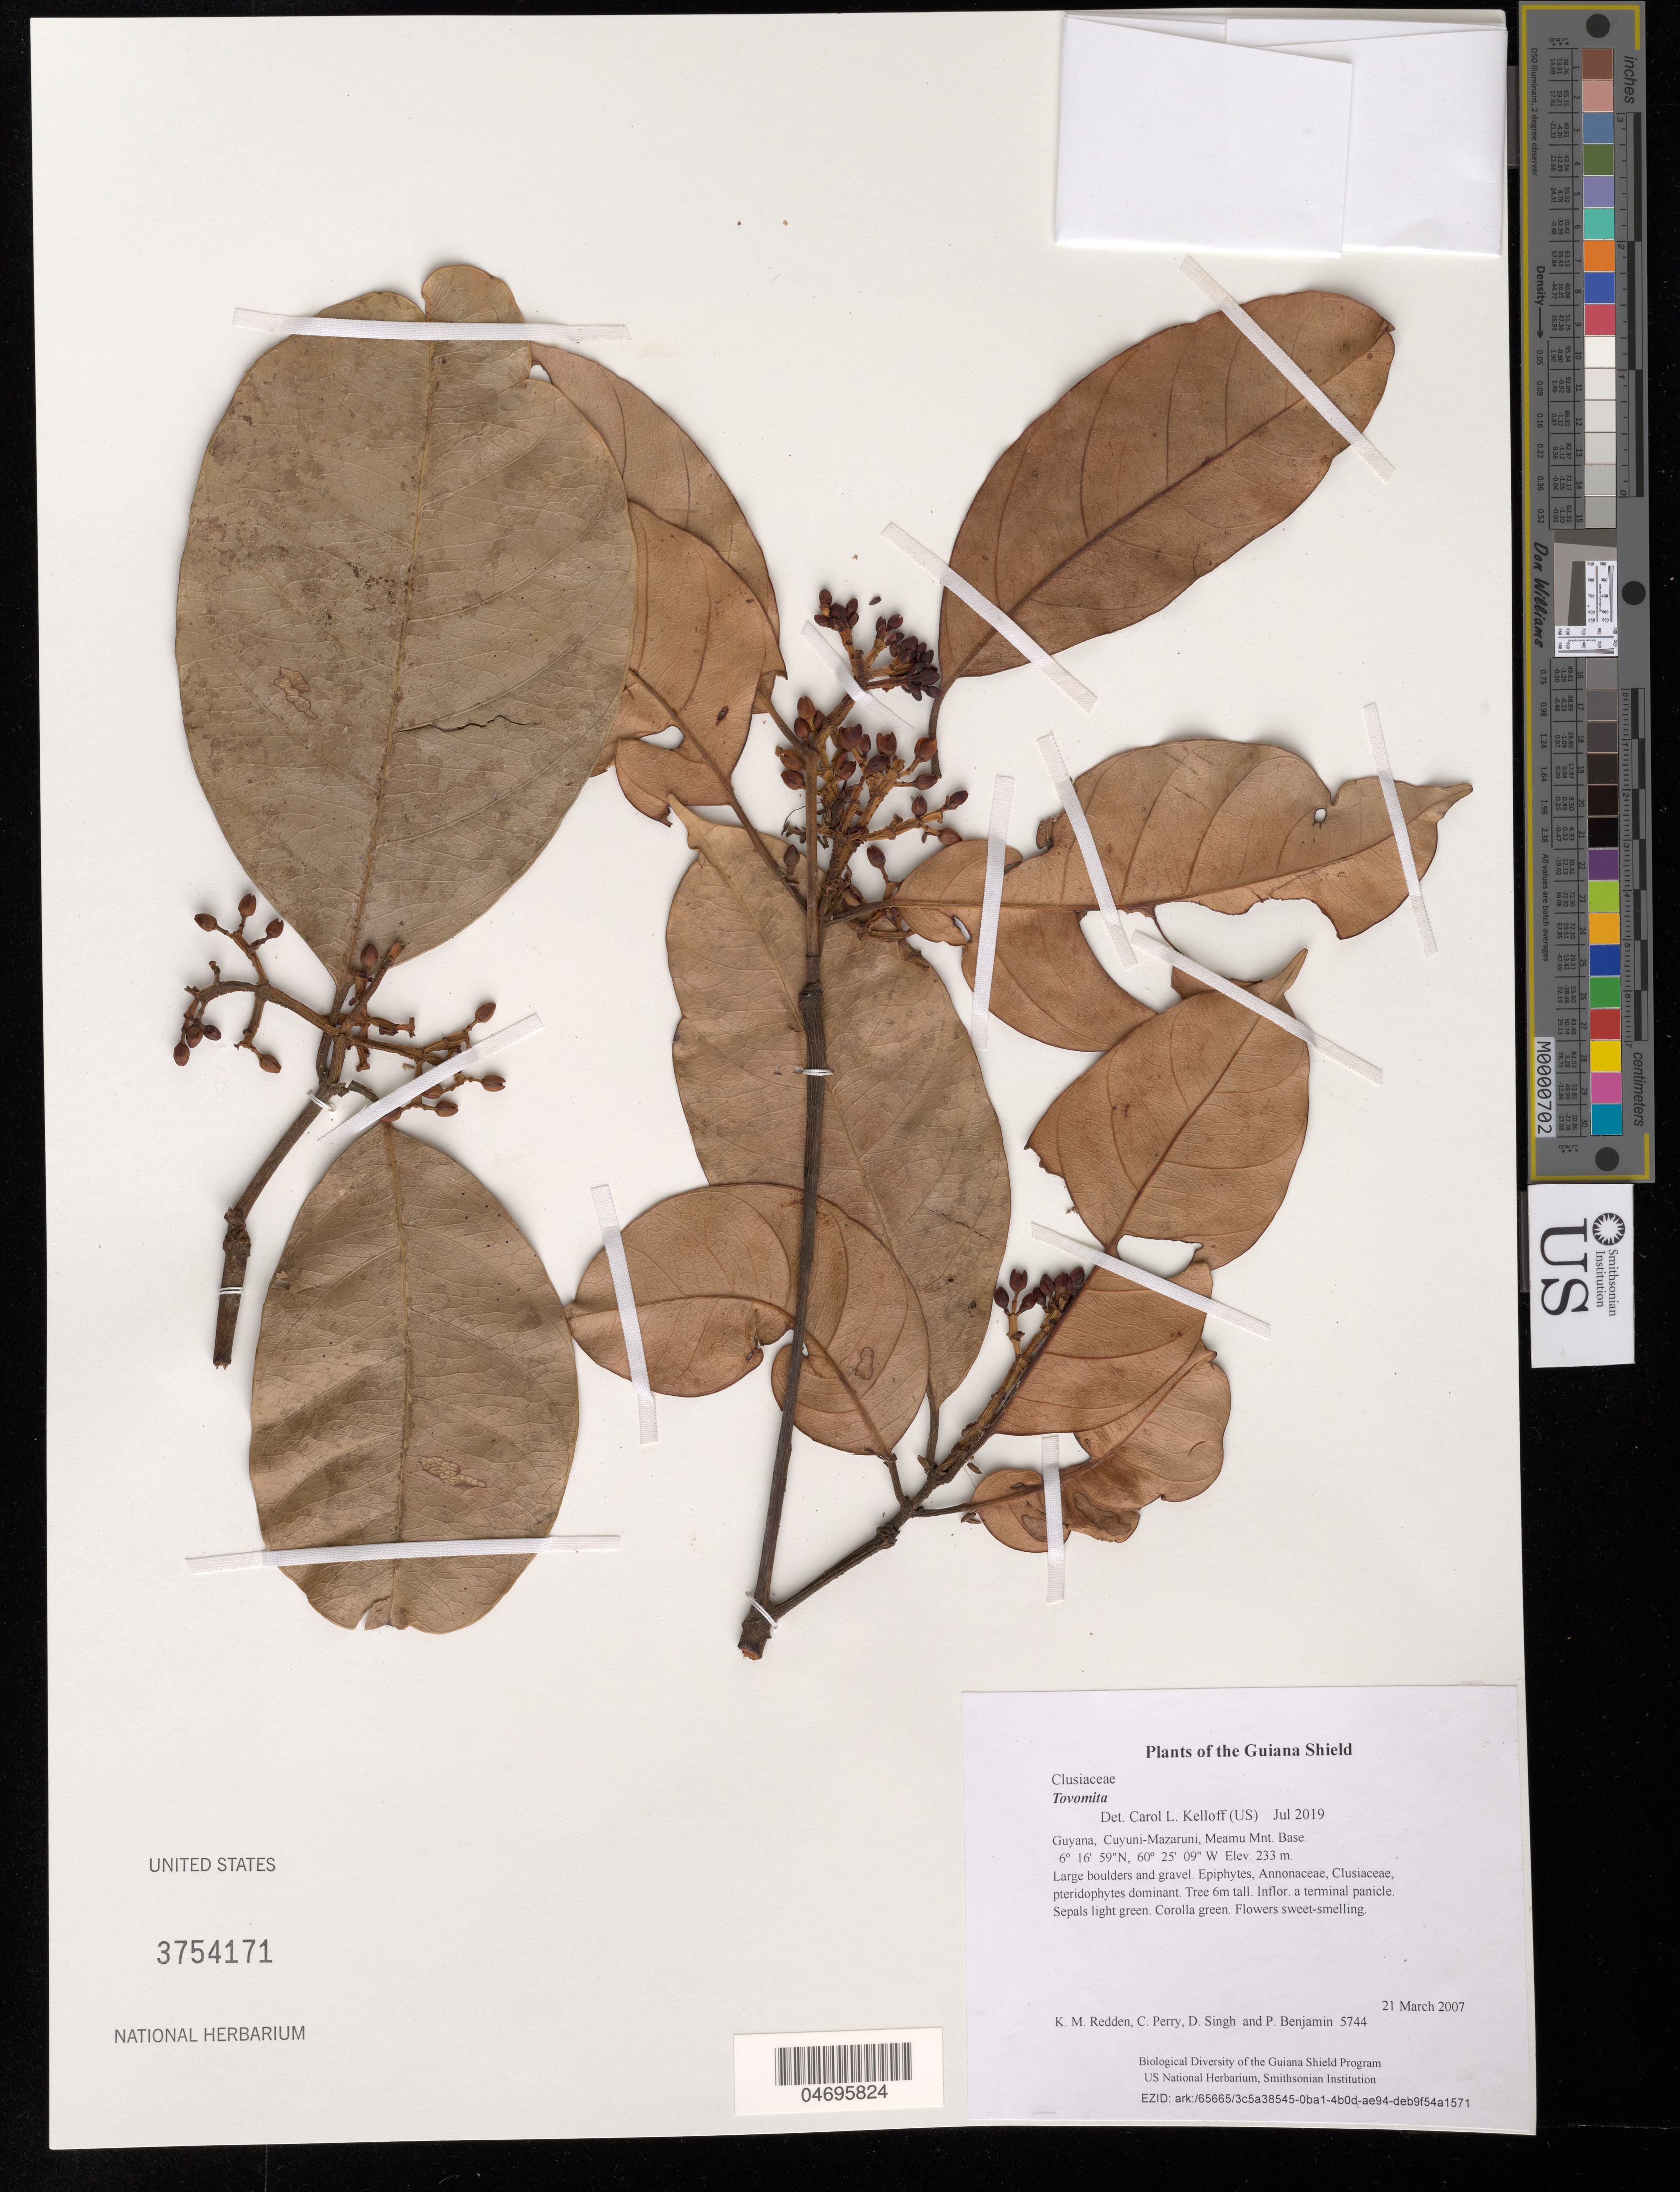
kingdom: Plantae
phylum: Tracheophyta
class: Magnoliopsida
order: Malpighiales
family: Clusiaceae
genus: Tovomita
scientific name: Tovomita sp.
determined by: Kelloff, Carol L., (US), Smithsonian Institution - National Museum of Natural History (UNITED STATES)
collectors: K. M. Redden, C. Perry, D. Singh & P. Benjamin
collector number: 5744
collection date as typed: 21 March 2007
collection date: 2007-03-21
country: Guyana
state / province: Cuyuni-Mazaruni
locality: Meamu Mnt. Base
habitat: Large boulders and gravel. Epiphytes, Annonaceae, Clusiaceae, pteridophytes dominant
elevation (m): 233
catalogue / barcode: US 3754171